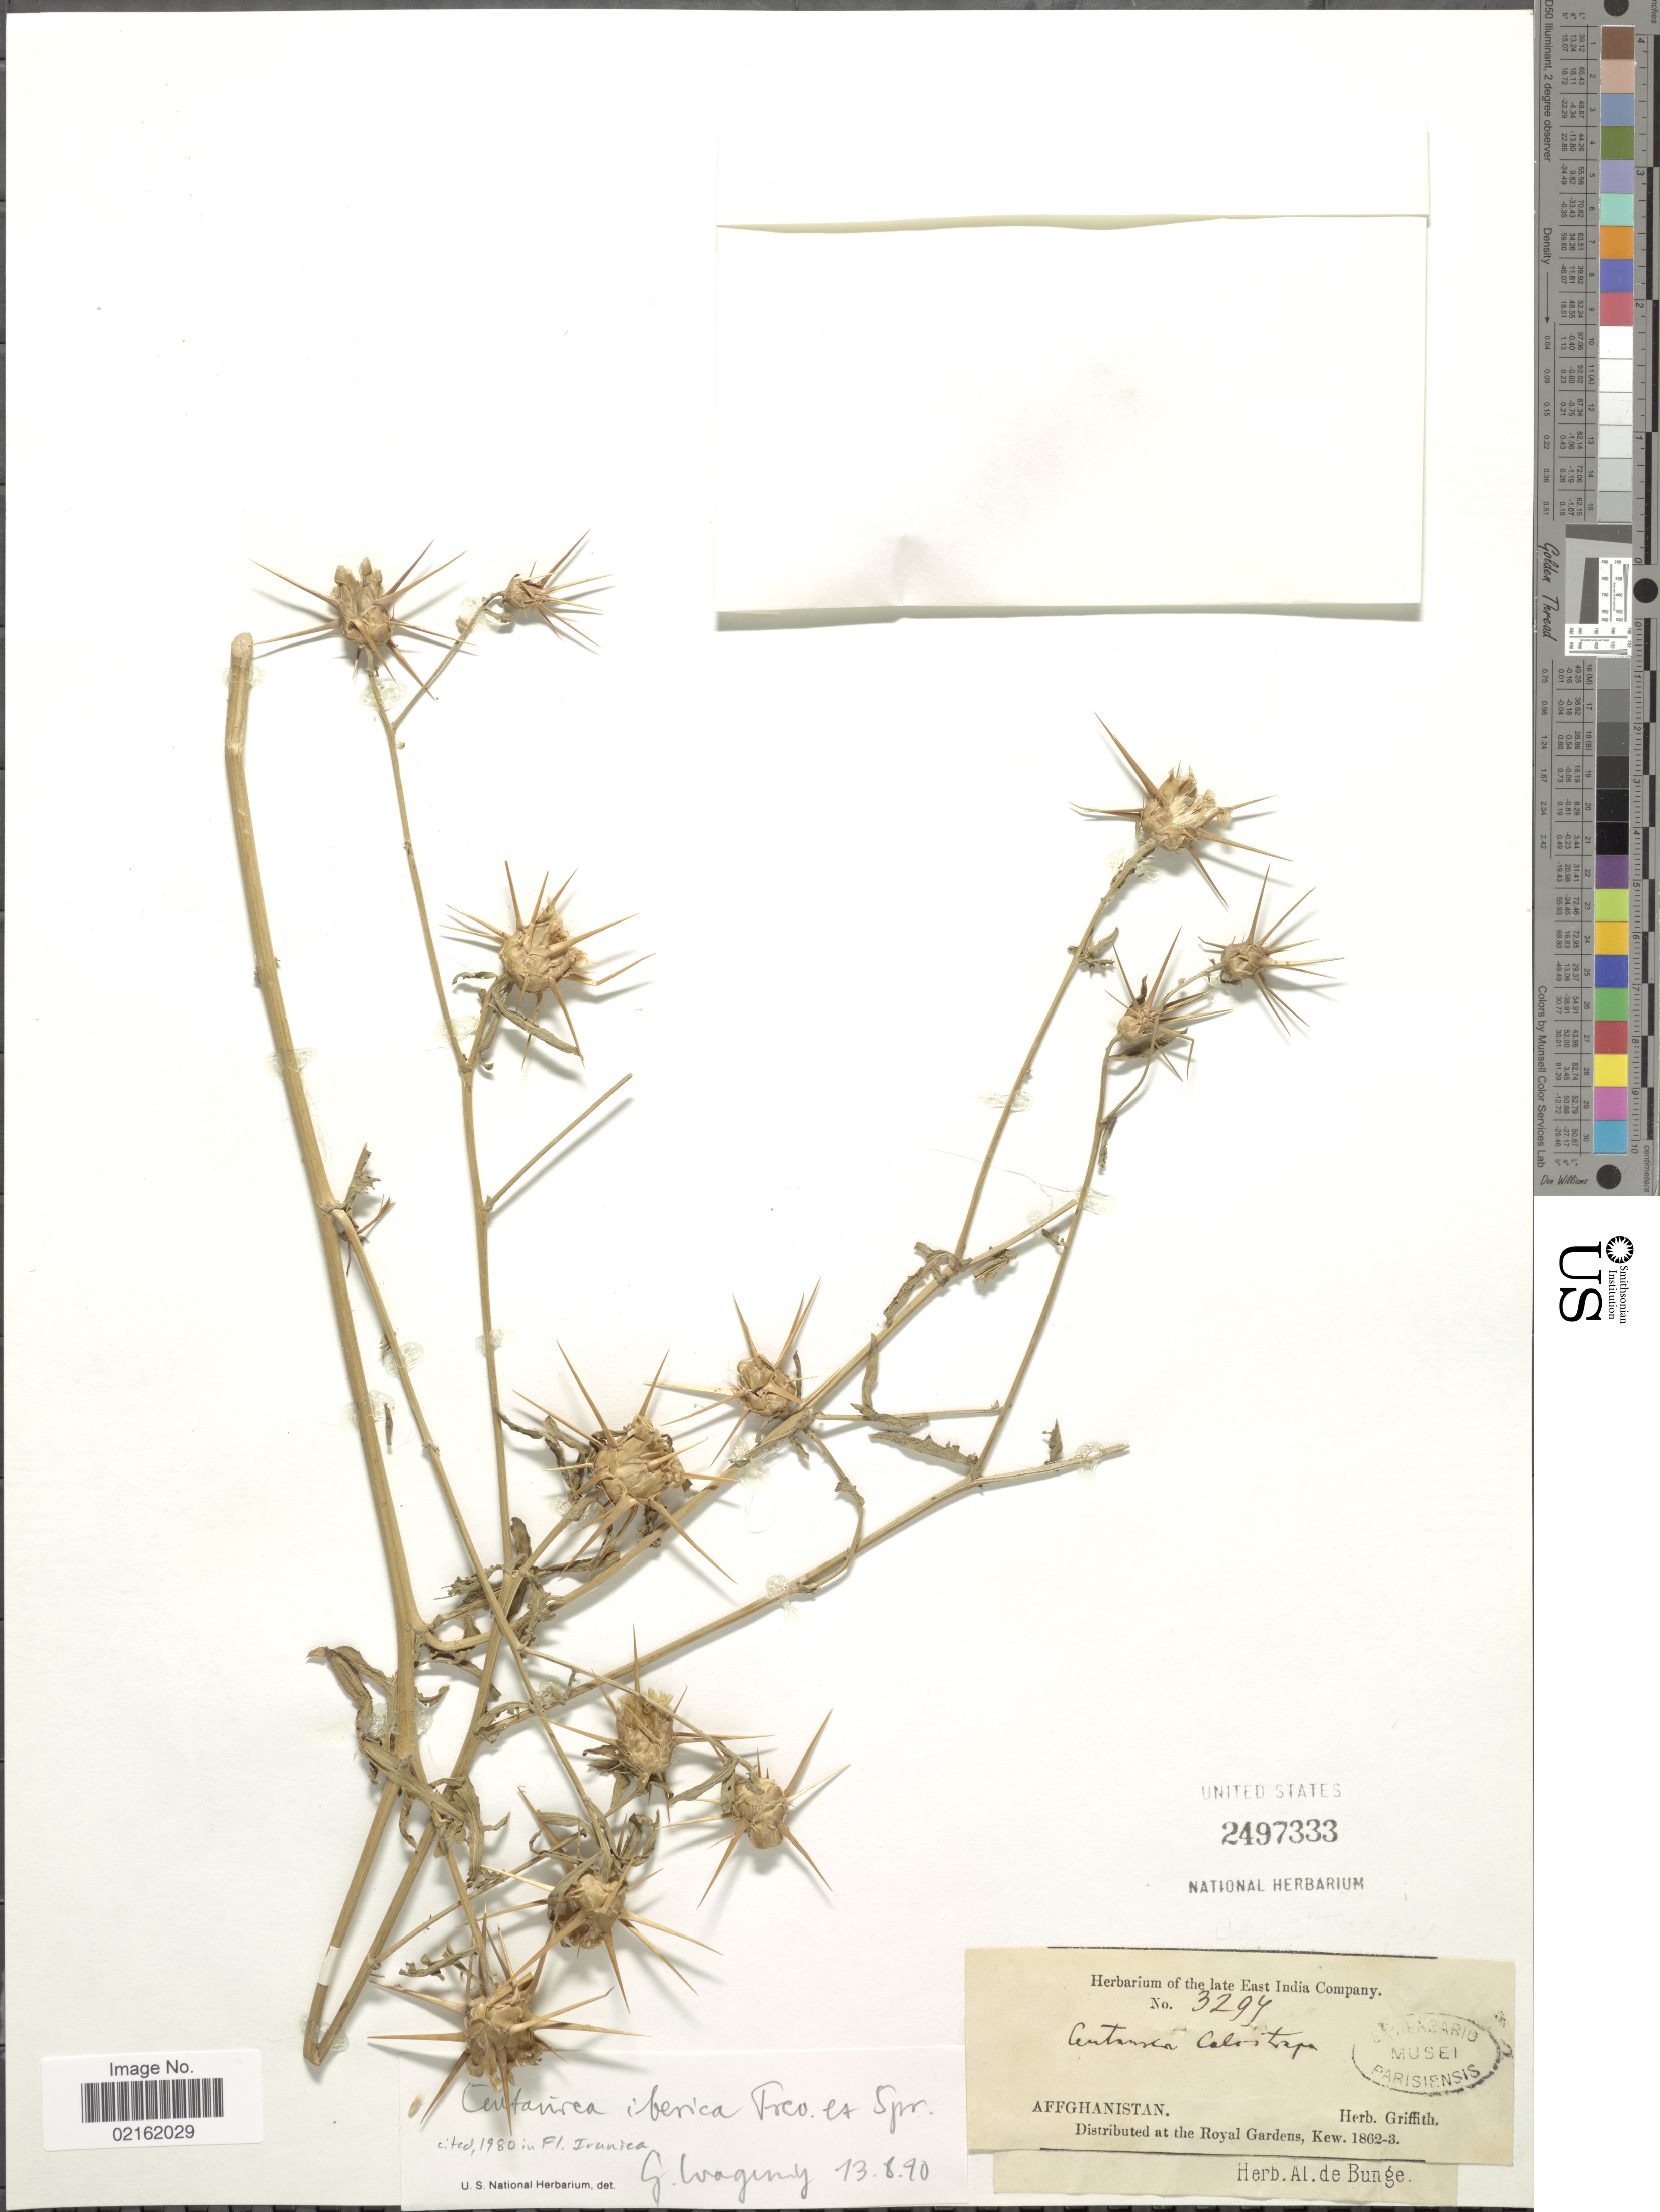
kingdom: Plantae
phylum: Tracheophyta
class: Magnoliopsida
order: Asterales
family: Asteraceae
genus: Centaurea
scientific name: Centaurea iberica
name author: Trevir. ex Spreng.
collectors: ex herb. Griffith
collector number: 3294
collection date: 1862/1863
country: Afghanistan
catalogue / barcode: US 2497333